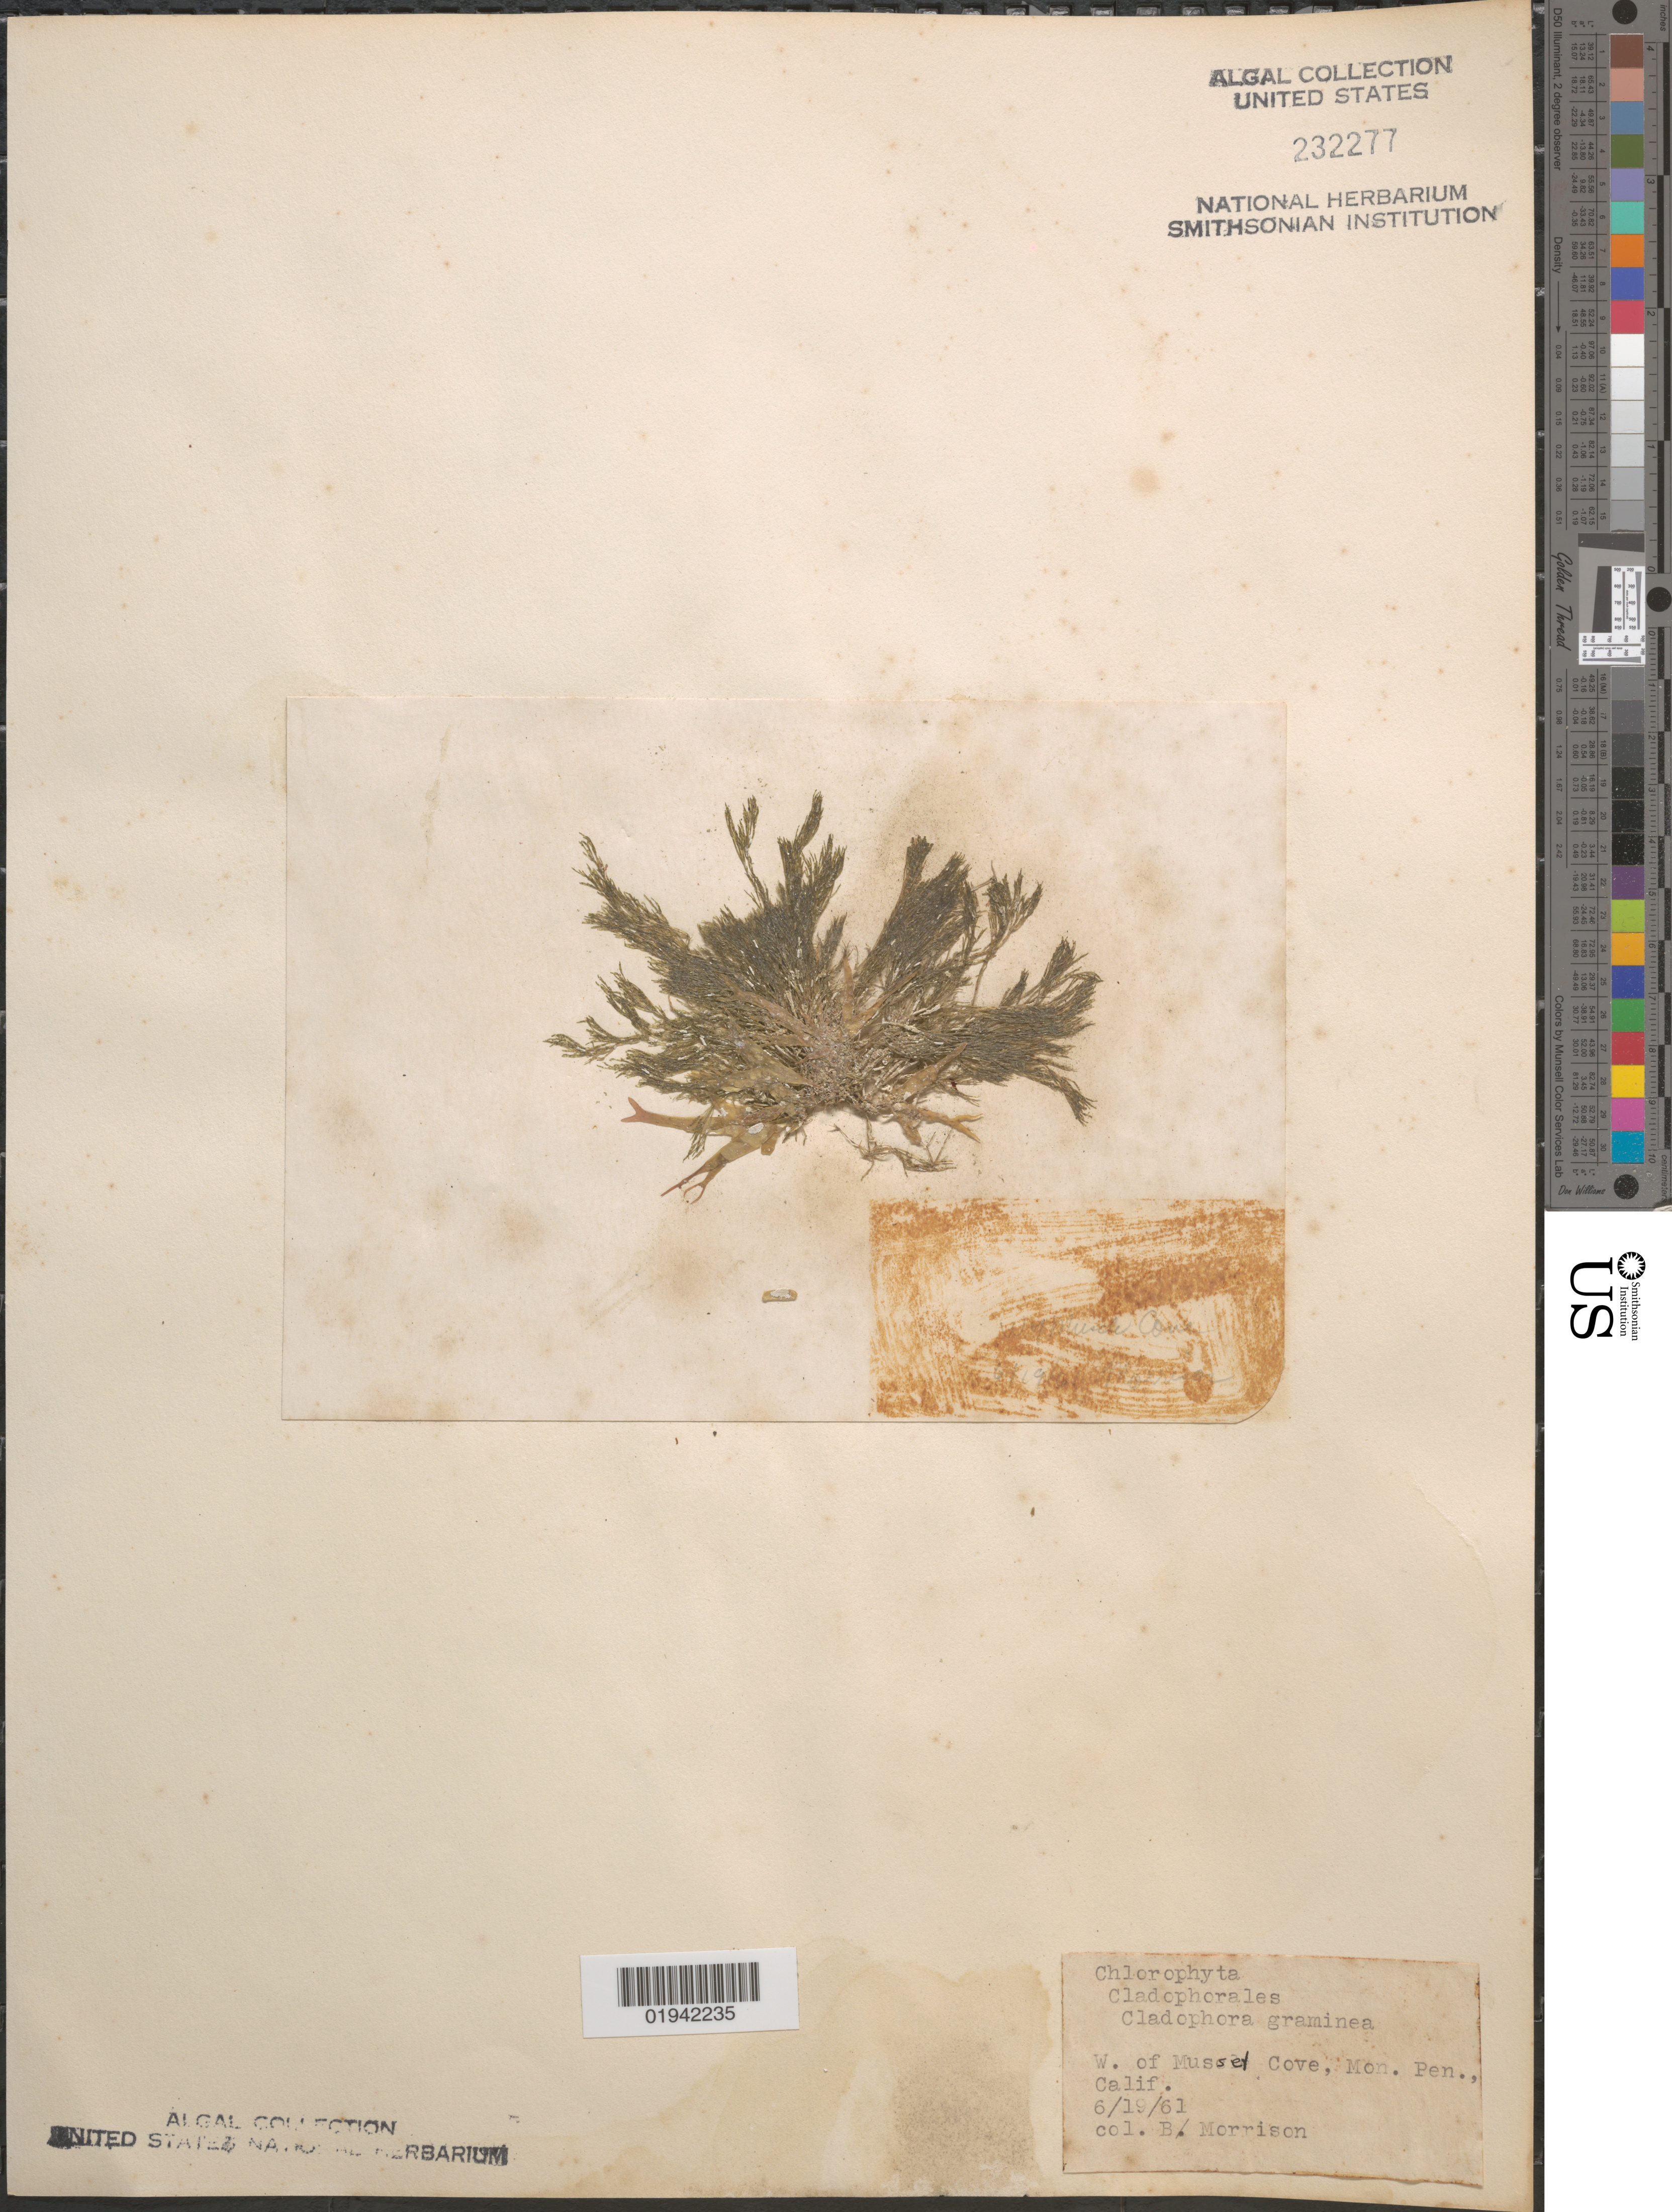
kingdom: Plantae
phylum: Chlorophyta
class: Ulvophyceae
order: Cladophorales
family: Cladophoraceae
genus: Cladophora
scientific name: Cladophora graminea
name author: Collins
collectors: B. Morrison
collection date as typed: Transcribed d/m/y: 19/6/61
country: United States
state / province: California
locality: W. of Mussel Cove, Mon. Pen.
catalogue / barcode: US 322277